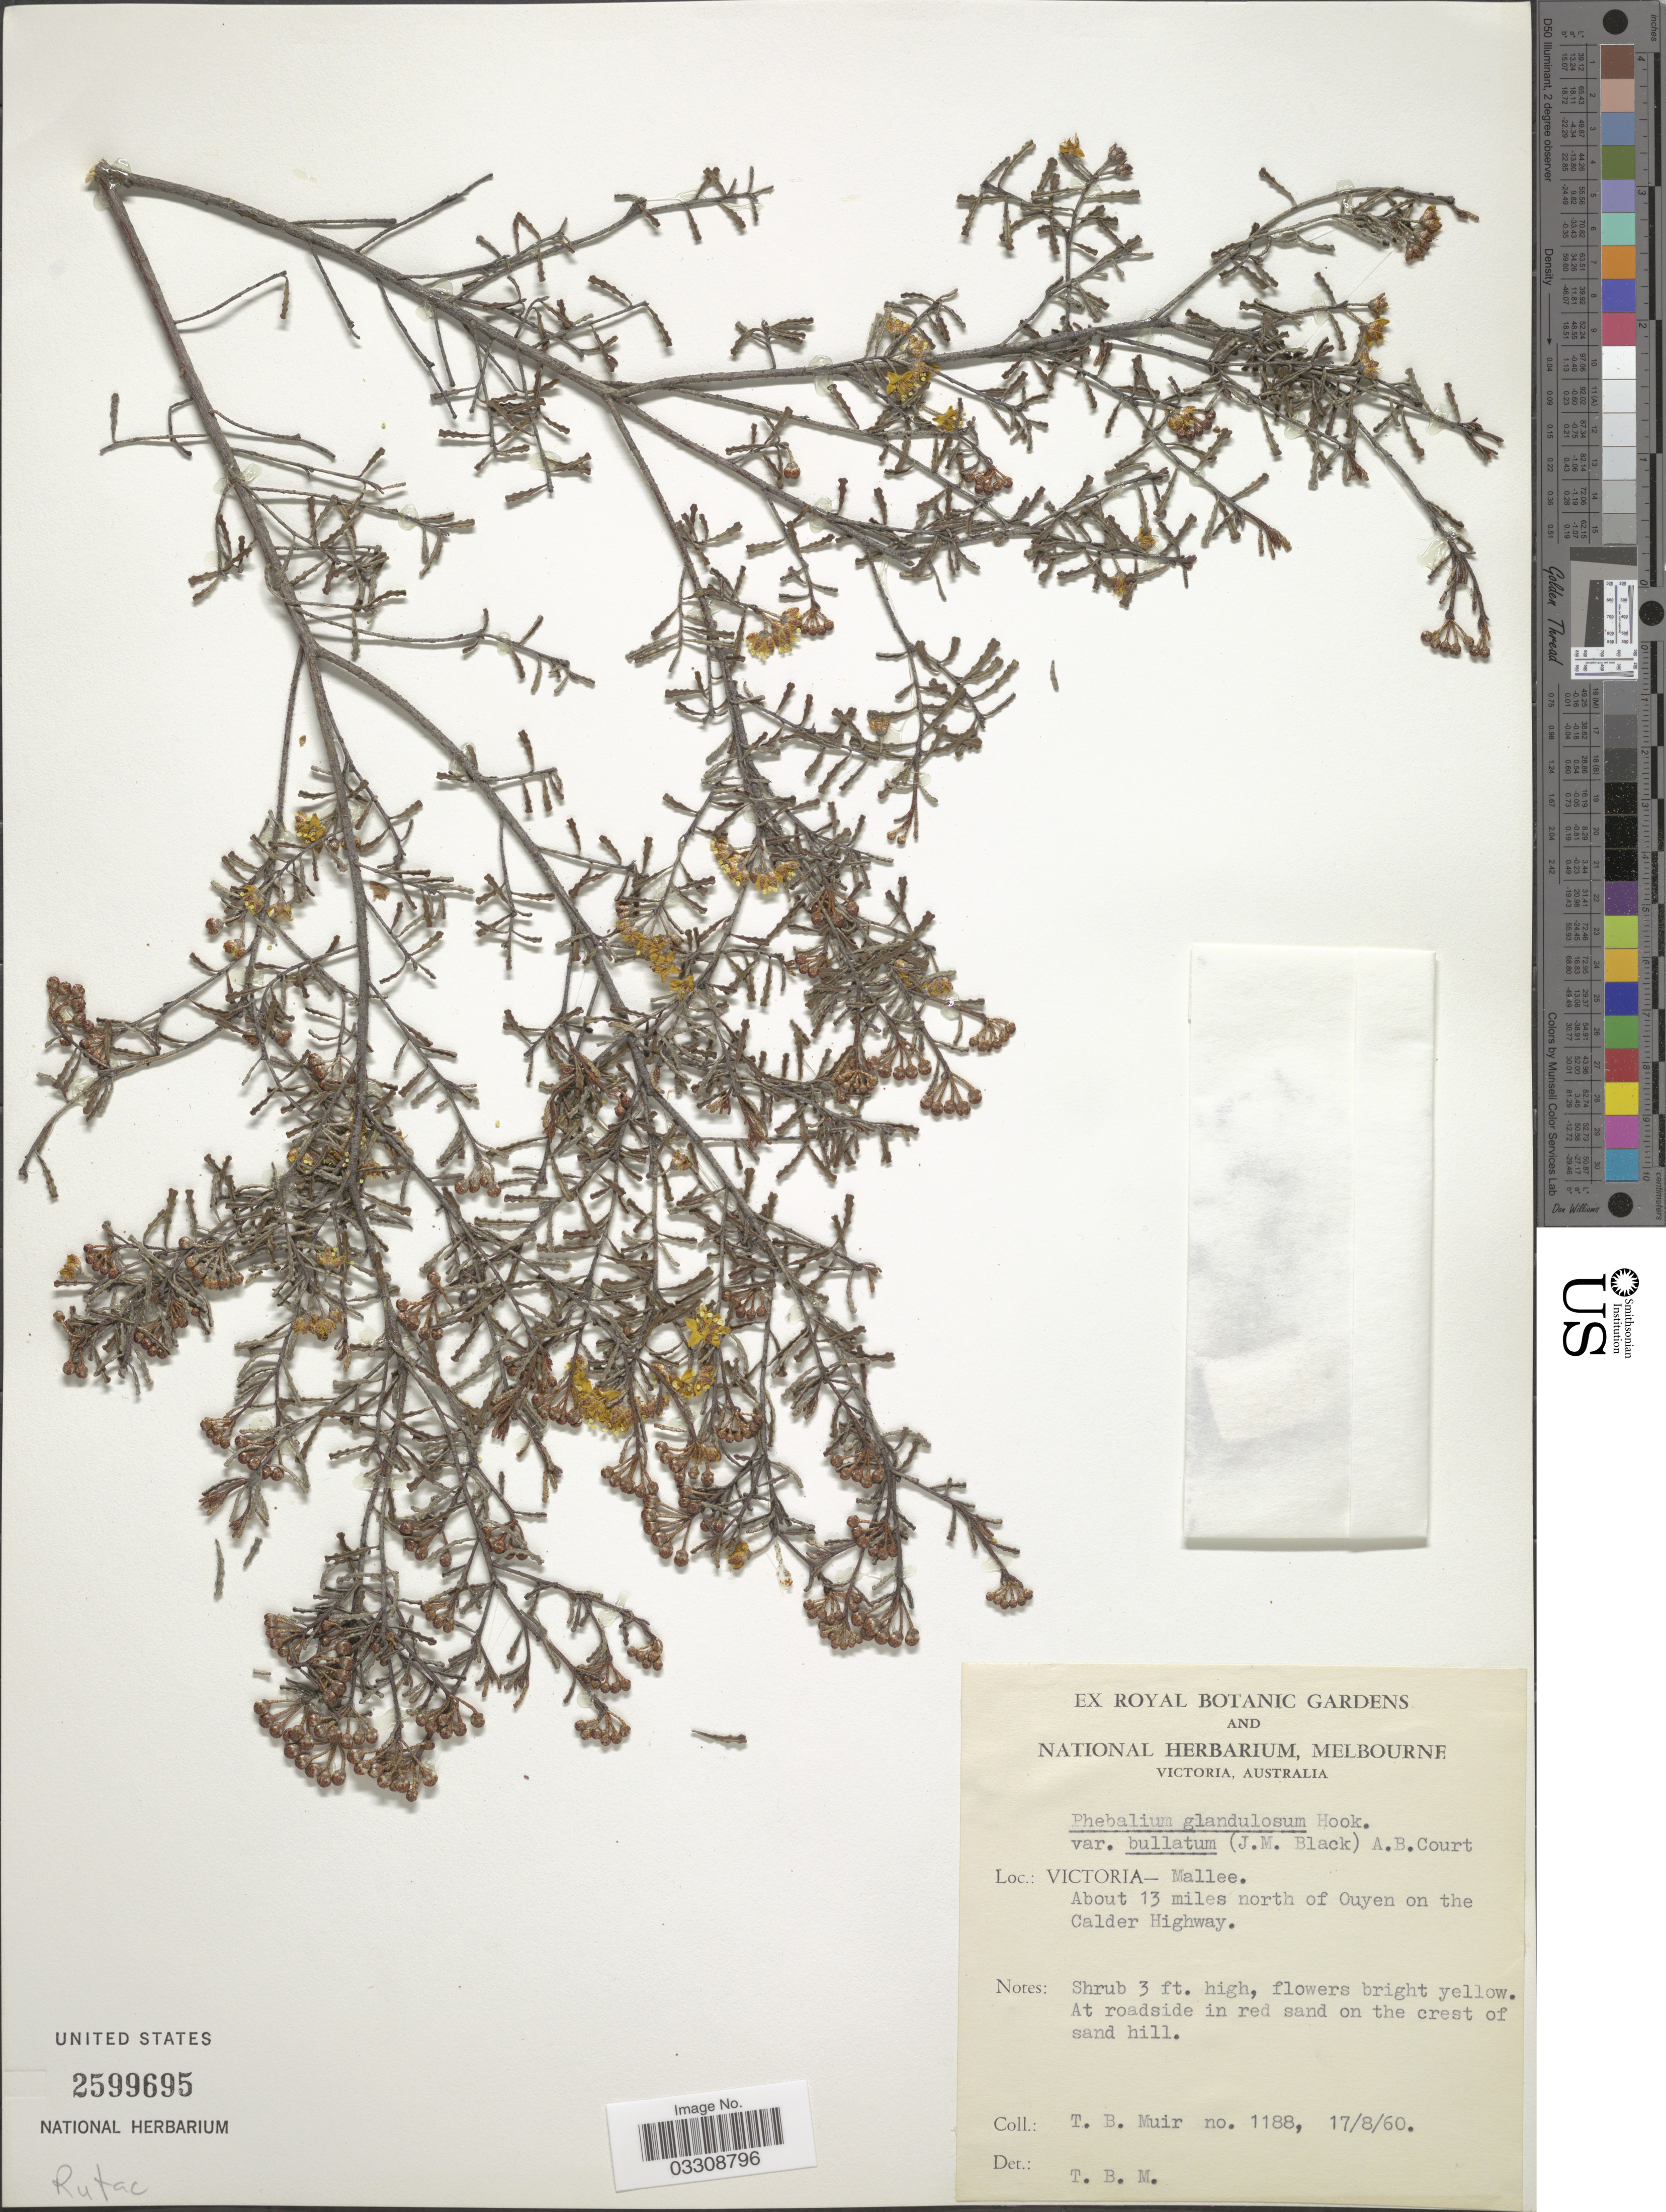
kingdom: Plantae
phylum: Tracheophyta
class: Magnoliopsida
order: Sapindales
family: Rutaceae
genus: Phebalium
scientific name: Phebalium glandulosum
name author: Hook.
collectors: T. Muir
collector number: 1188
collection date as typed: Transcribed d/m/y: 17/8/60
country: Australia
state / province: Victoria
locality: Victoria - Mallee. About 13 miles north of Ouyen on the Calder Highway.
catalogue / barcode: US 2599695